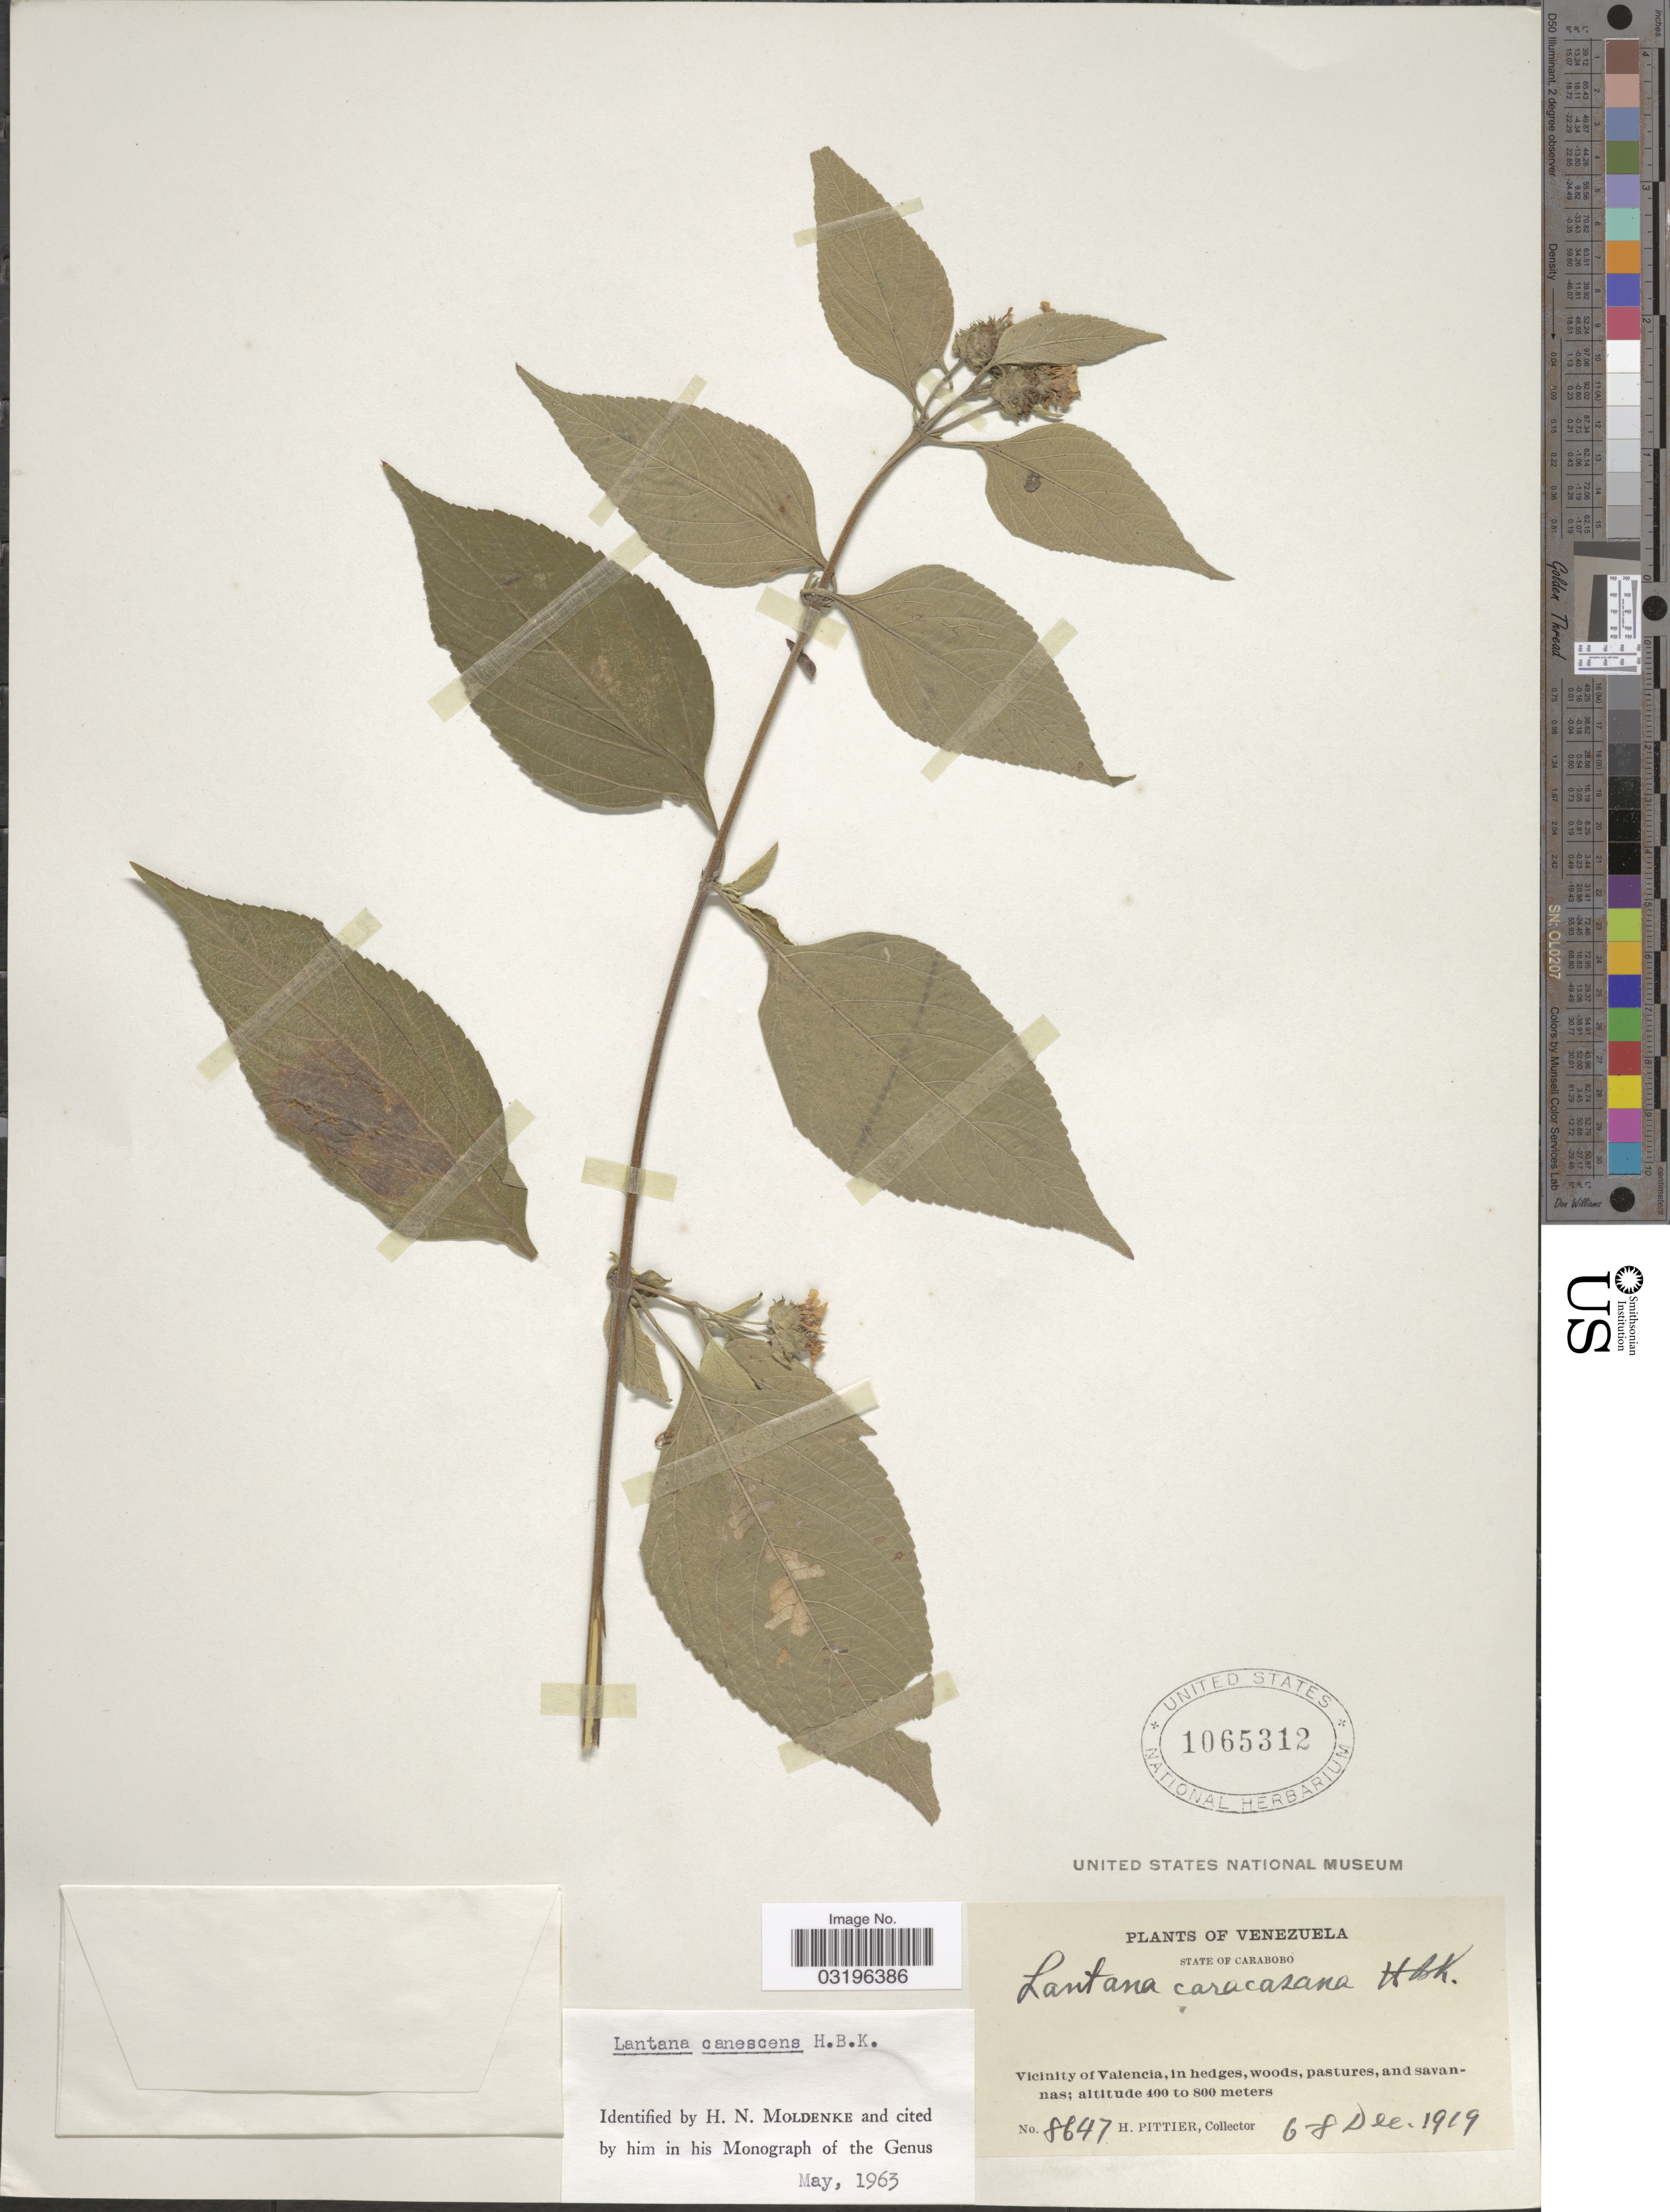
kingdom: Plantae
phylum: Tracheophyta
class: Magnoliopsida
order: Lamiales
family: Verbenaceae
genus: Lantana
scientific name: Lantana canescens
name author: Kunth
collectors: H. F. Pittier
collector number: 8647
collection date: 1919-12-06/1919-12-08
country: Venezuela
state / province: Carabobo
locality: Vicinity of Valencia.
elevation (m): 400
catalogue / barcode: US 1065312